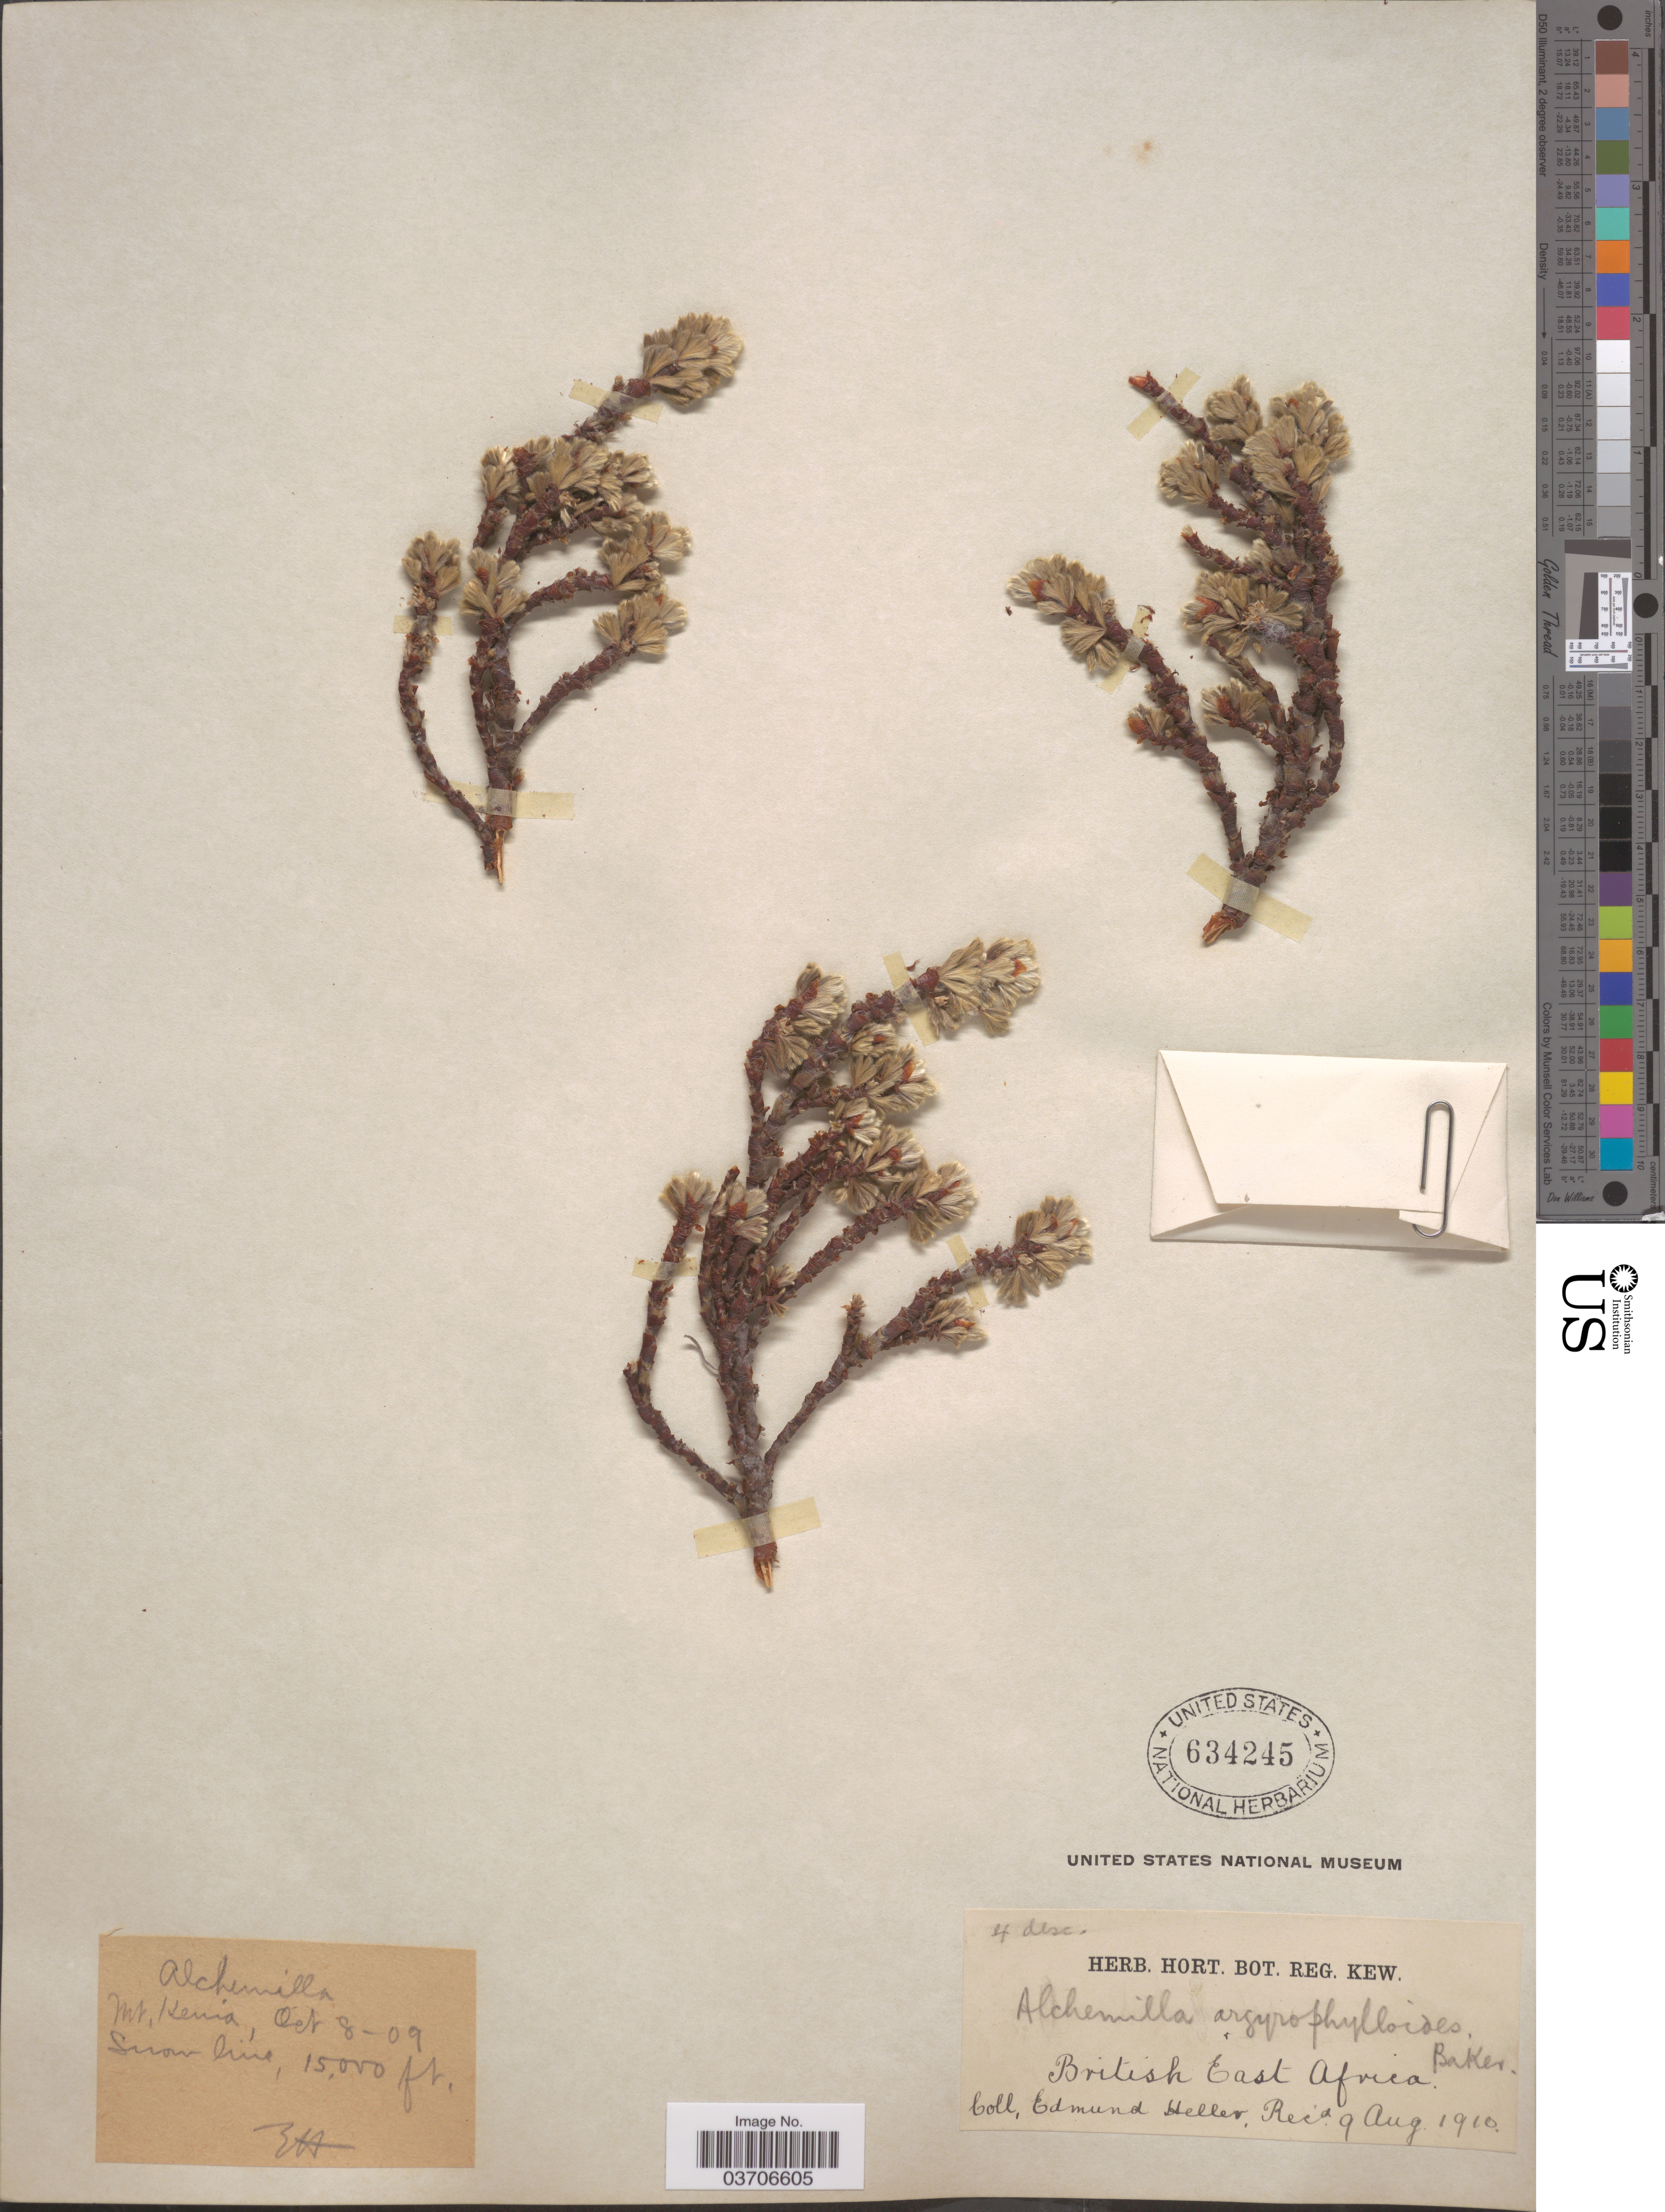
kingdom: Plantae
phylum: Tracheophyta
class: Magnoliopsida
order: Rosales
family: Rosaceae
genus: Alchemilla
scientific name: Alchemilla argyrophylloides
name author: Baker f.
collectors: E. Heller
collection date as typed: Transcribed d/m/y: 8/10/9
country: Kenya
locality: Mt. Kenia. Snow lind [interpreted]. British East Africa.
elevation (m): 4572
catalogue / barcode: US 634245